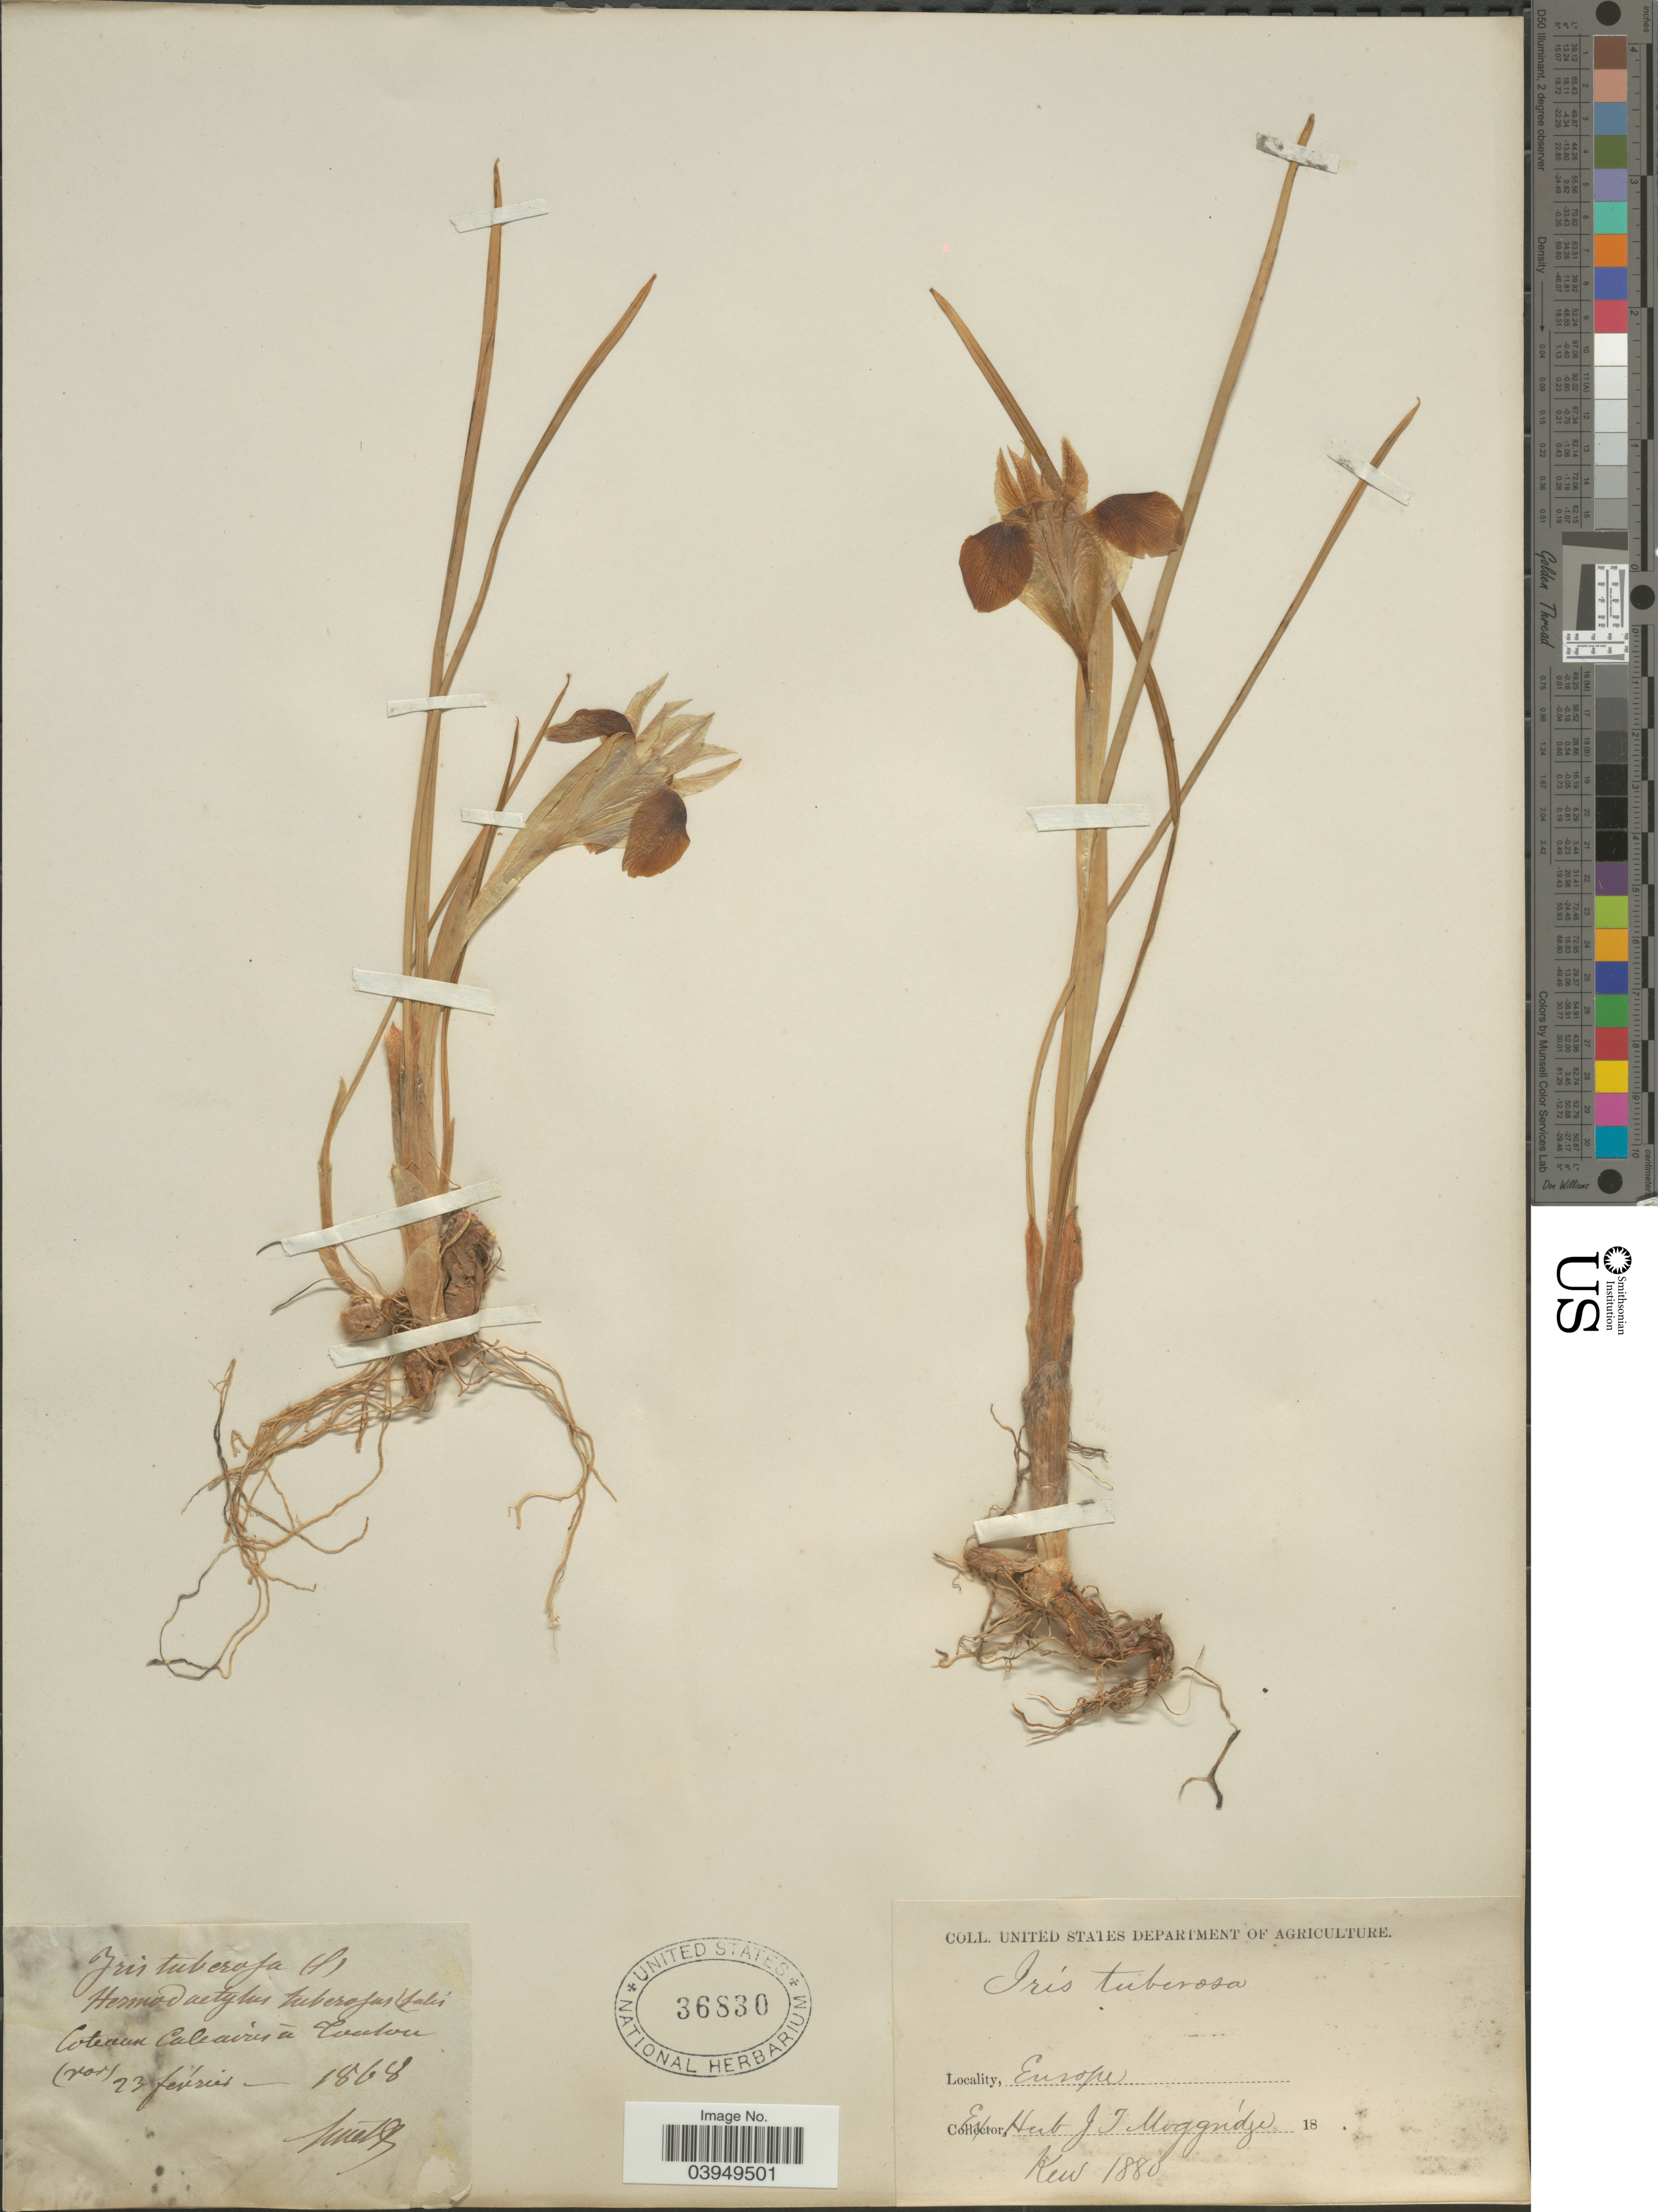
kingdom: Plantae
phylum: Tracheophyta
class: Liliopsida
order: Asparagales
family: Iridaceae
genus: Iris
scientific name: Iris tuberosa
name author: L.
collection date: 1868-02-23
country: France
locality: Europe. Coteaux Calcaires à Coulon.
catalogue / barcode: US 36830